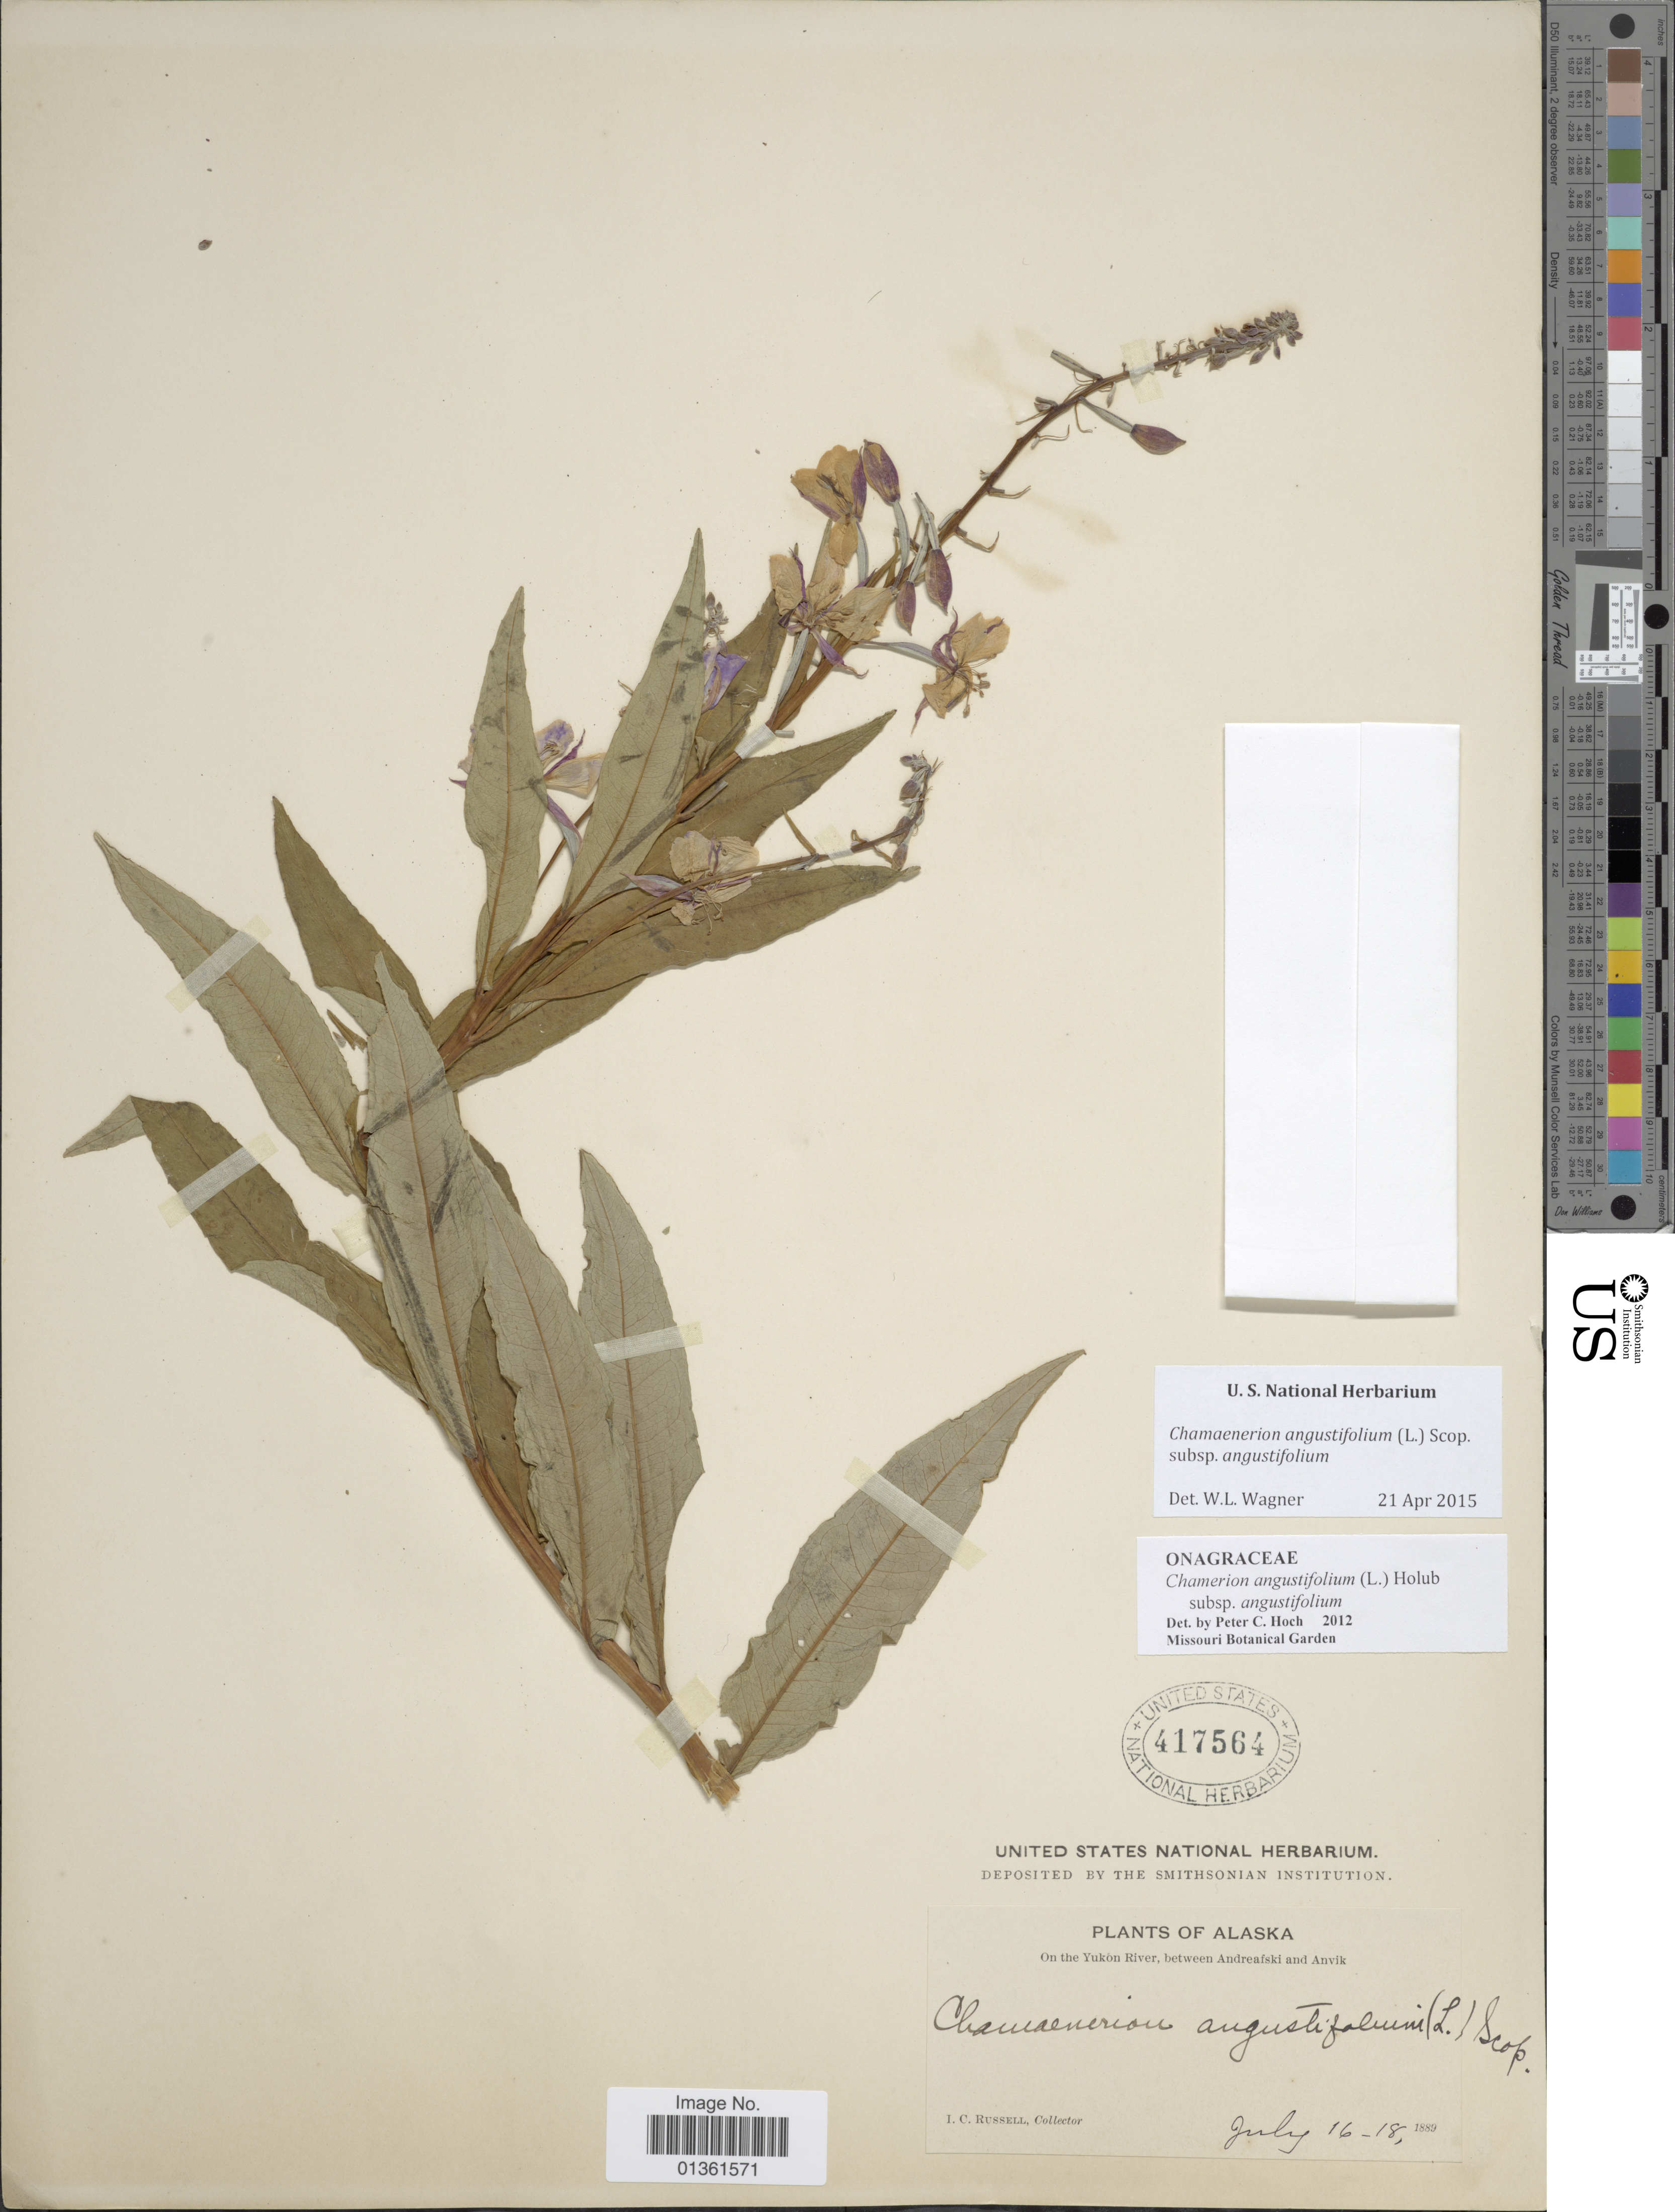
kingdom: Plantae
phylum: Tracheophyta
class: Magnoliopsida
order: Myrtales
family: Onagraceae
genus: Chamaenerion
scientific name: Chamaenerion angustifolium subsp. angustifolium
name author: (L.) Scop.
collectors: I. C. Russell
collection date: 1889-07-16/1889-07-18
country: United States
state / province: Alaska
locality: On the Yukon River, between Andreafski and Anvik.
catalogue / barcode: US 417564